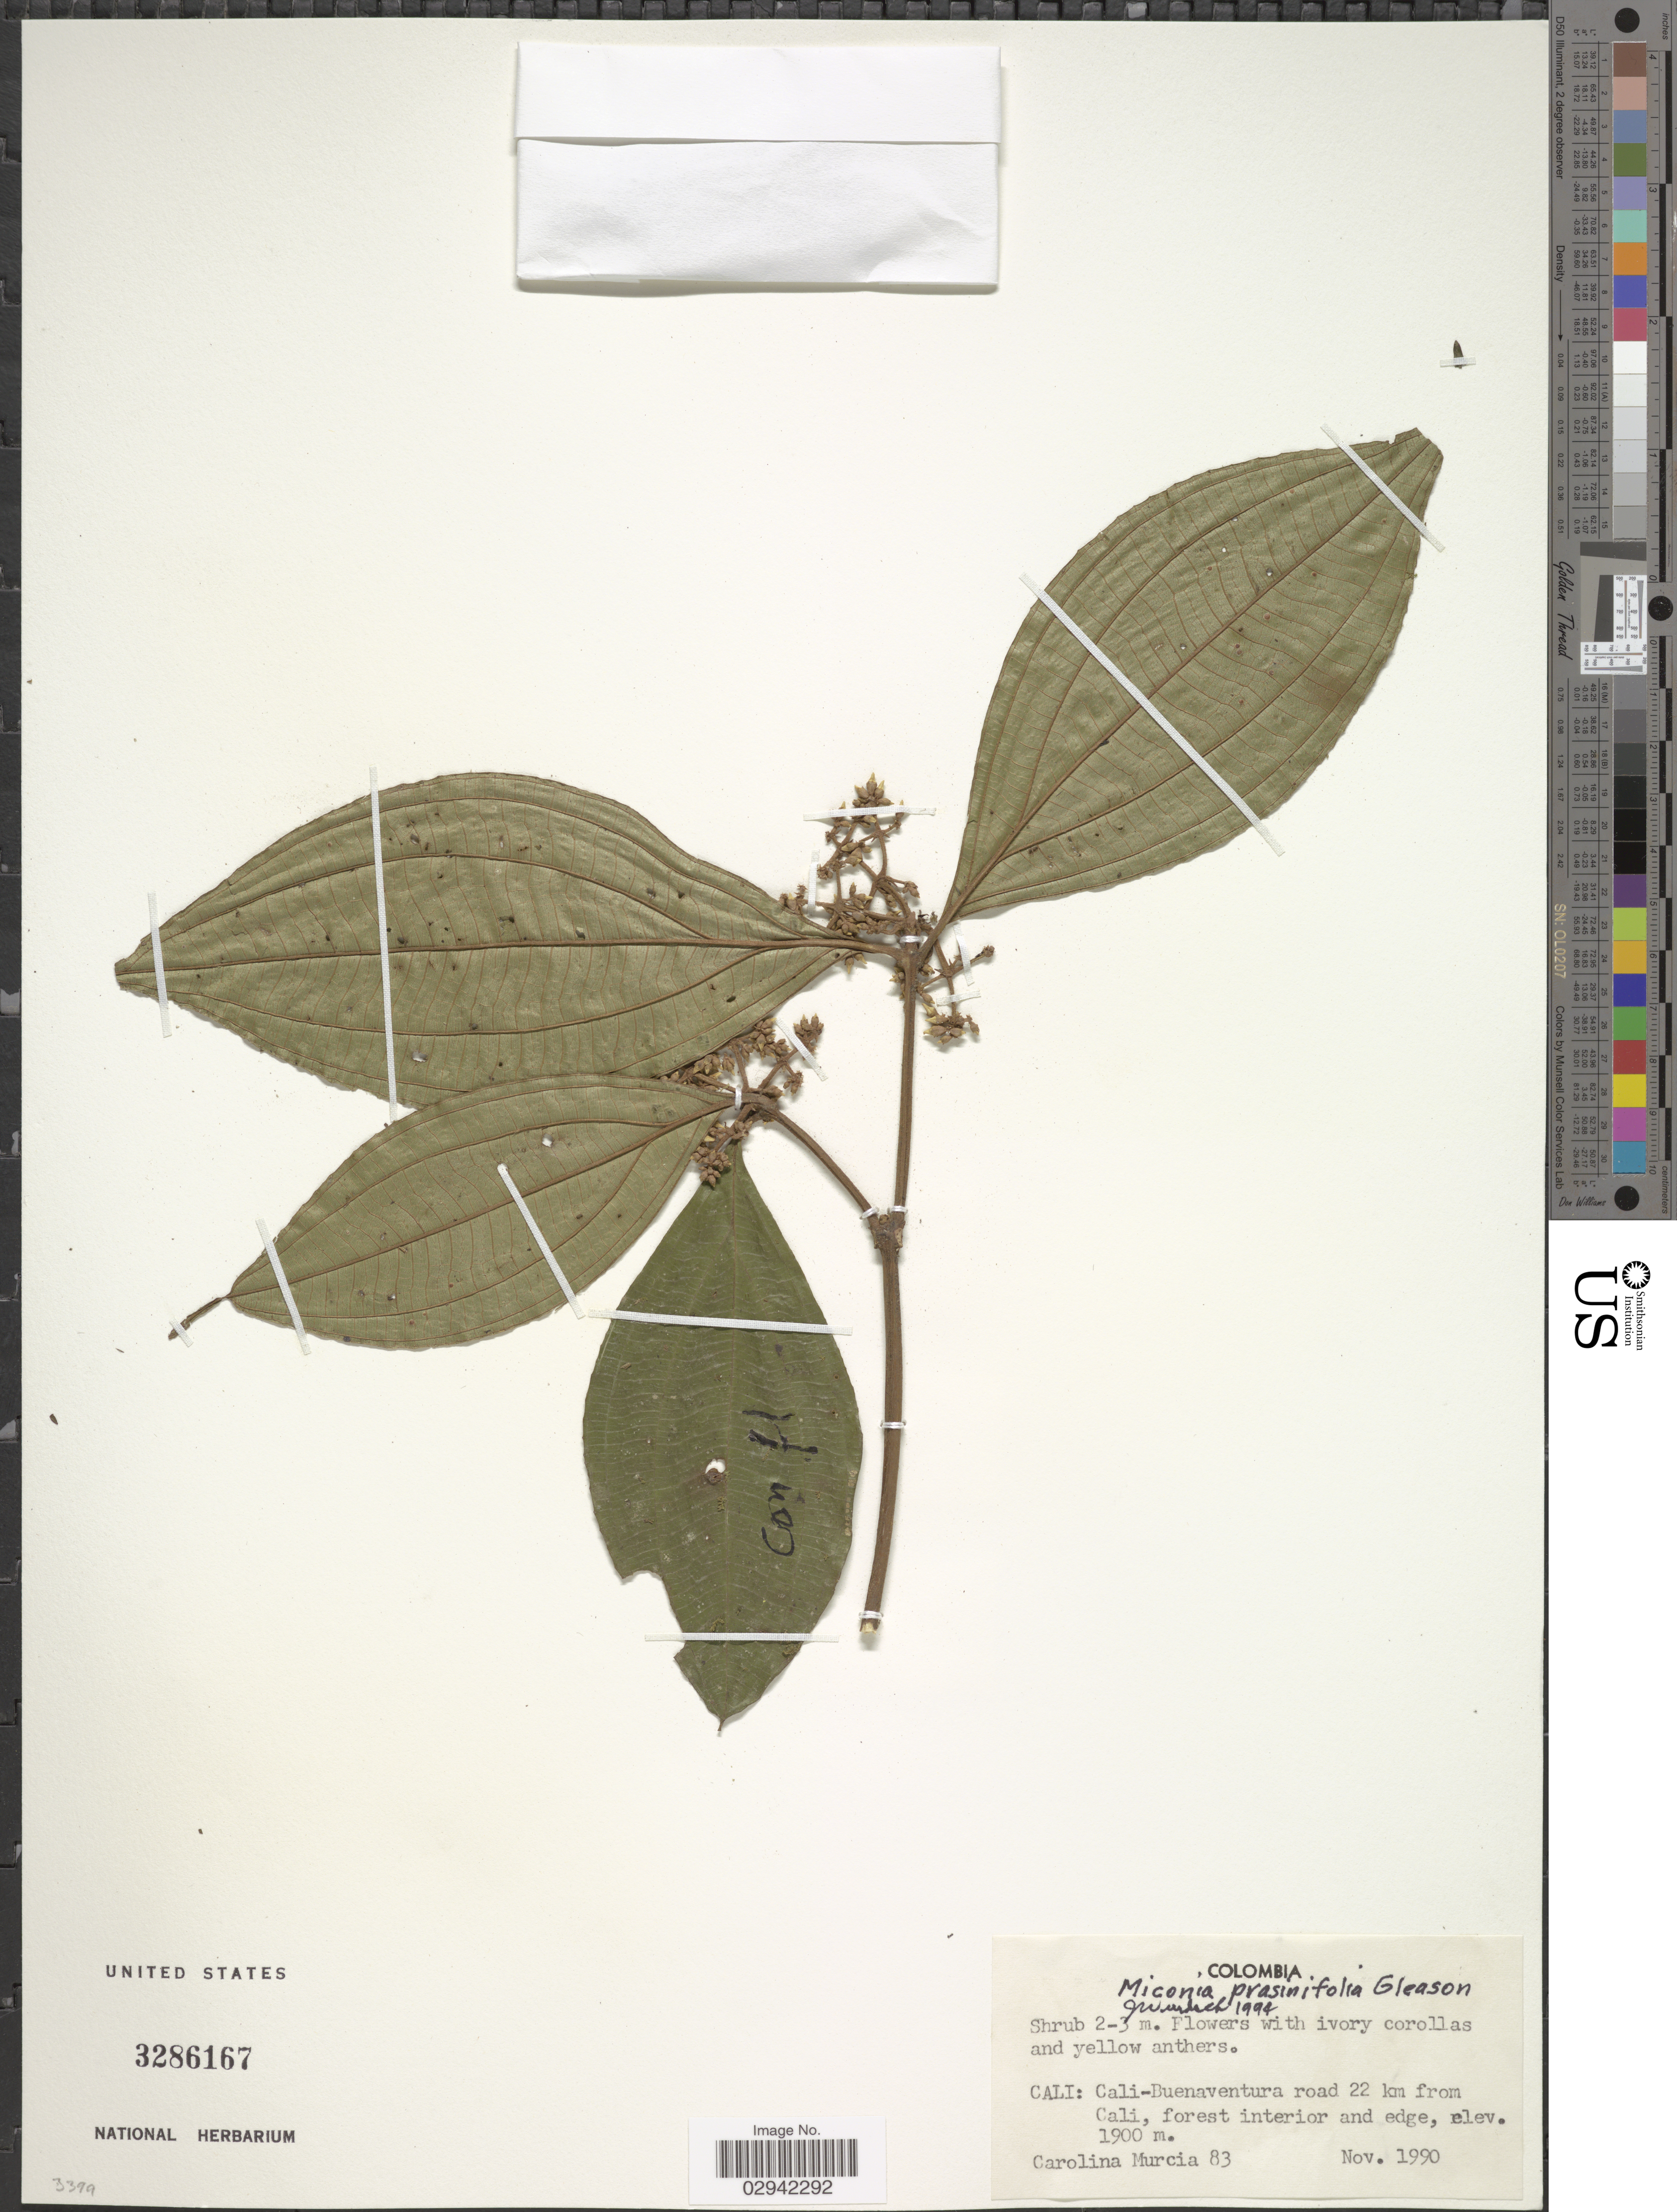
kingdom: Plantae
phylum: Tracheophyta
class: Magnoliopsida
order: Myrtales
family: Melastomataceae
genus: Miconia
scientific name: Miconia prasinifolia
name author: Gleason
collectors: C. Murcia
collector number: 83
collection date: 1990-11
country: Colombia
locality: Cali: Cali-Buenaventura road 22 km from Cali.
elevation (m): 1900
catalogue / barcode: US 3286167